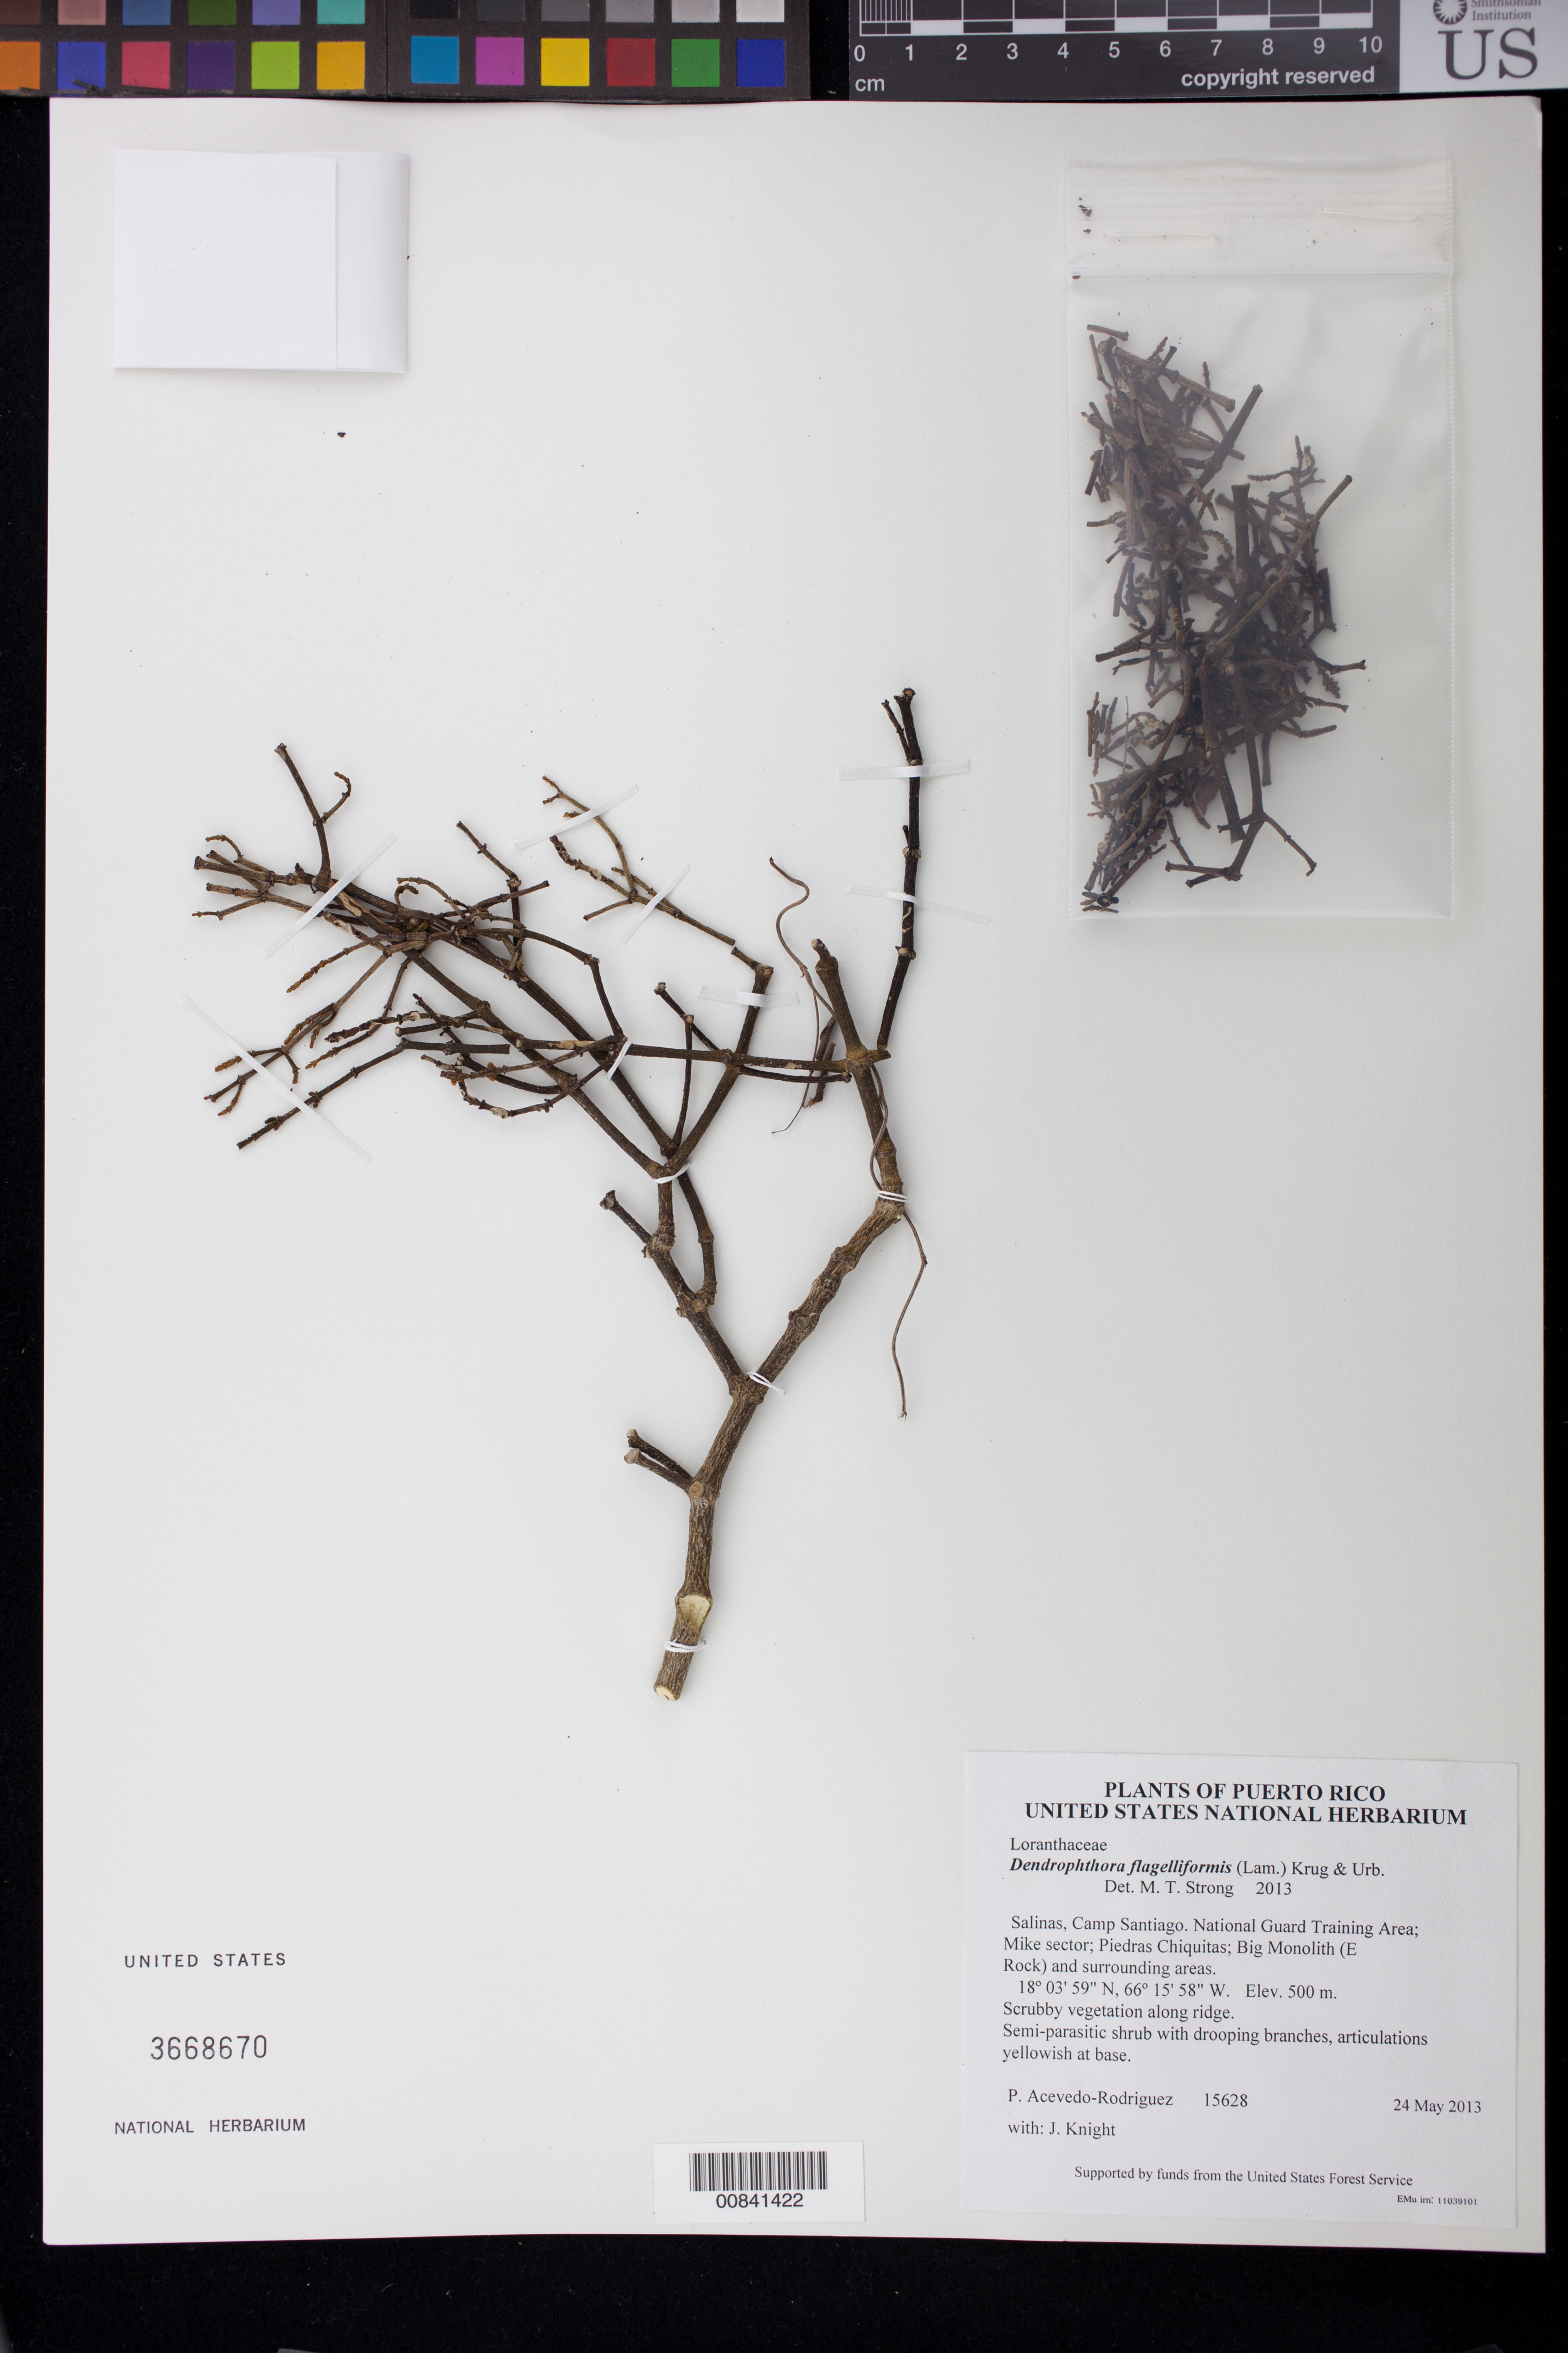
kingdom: Plantae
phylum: Tracheophyta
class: Magnoliopsida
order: Santalales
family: Viscaceae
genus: Dendrophthora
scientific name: Dendrophthora flagelliformis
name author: (Lam.) Krug & Urb.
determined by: Strong, M. T., (US), Smithsonian Institution - National Museum of Natural History (UNITED STATES)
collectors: P. Acevedo-Rodr. & J. Knight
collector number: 15628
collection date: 2013-05-24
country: Puerto Rico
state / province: Salinas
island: Puerto Rico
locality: Camp Santiago. National Guard Training Area; Mike sector; Piedras Chiquitas; Big Monolith (E Rock) and surrounding areas.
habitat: Scrubby vegetation along ridge.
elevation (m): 500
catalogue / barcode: US 3668670